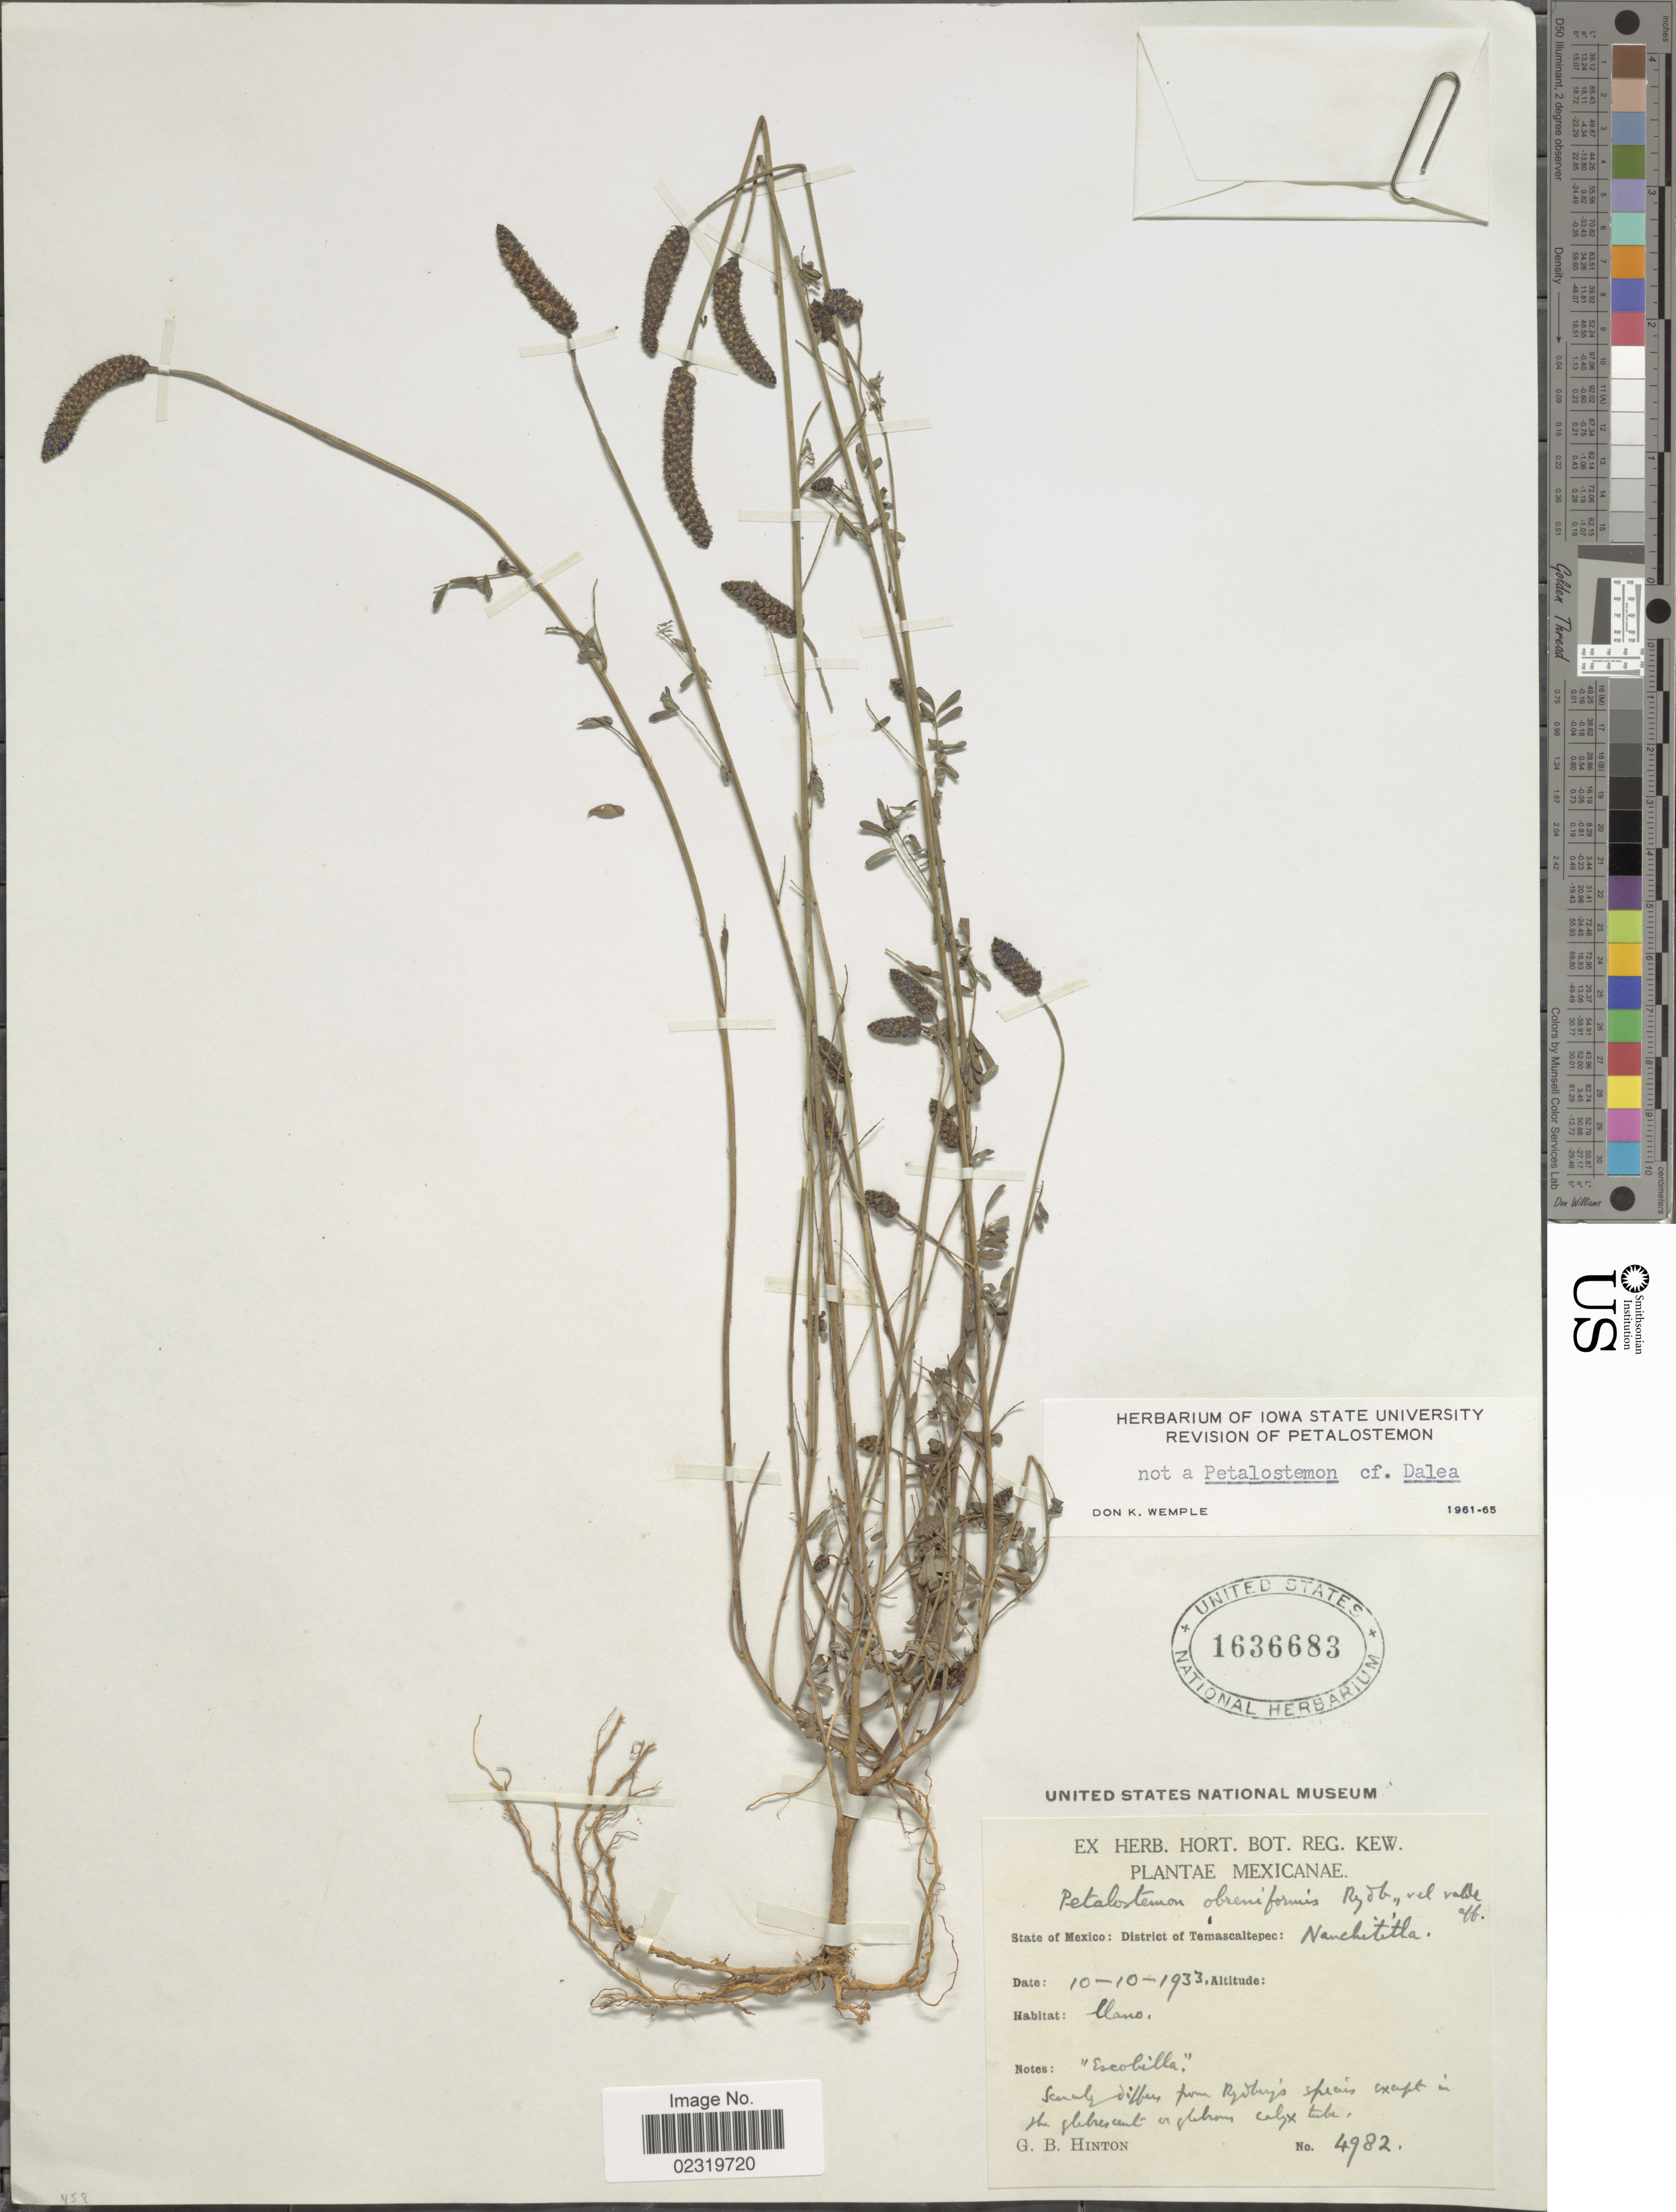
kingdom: Plantae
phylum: Tracheophyta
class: Magnoliopsida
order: Fabales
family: Fabaceae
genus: Dalea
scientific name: Dalea obreniformis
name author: (Rydb.) Barneby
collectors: G. B. Hinton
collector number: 4982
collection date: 1933-10-10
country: Mexico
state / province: México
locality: District of Temascaltepec, Nanchititla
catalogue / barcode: US 1636683